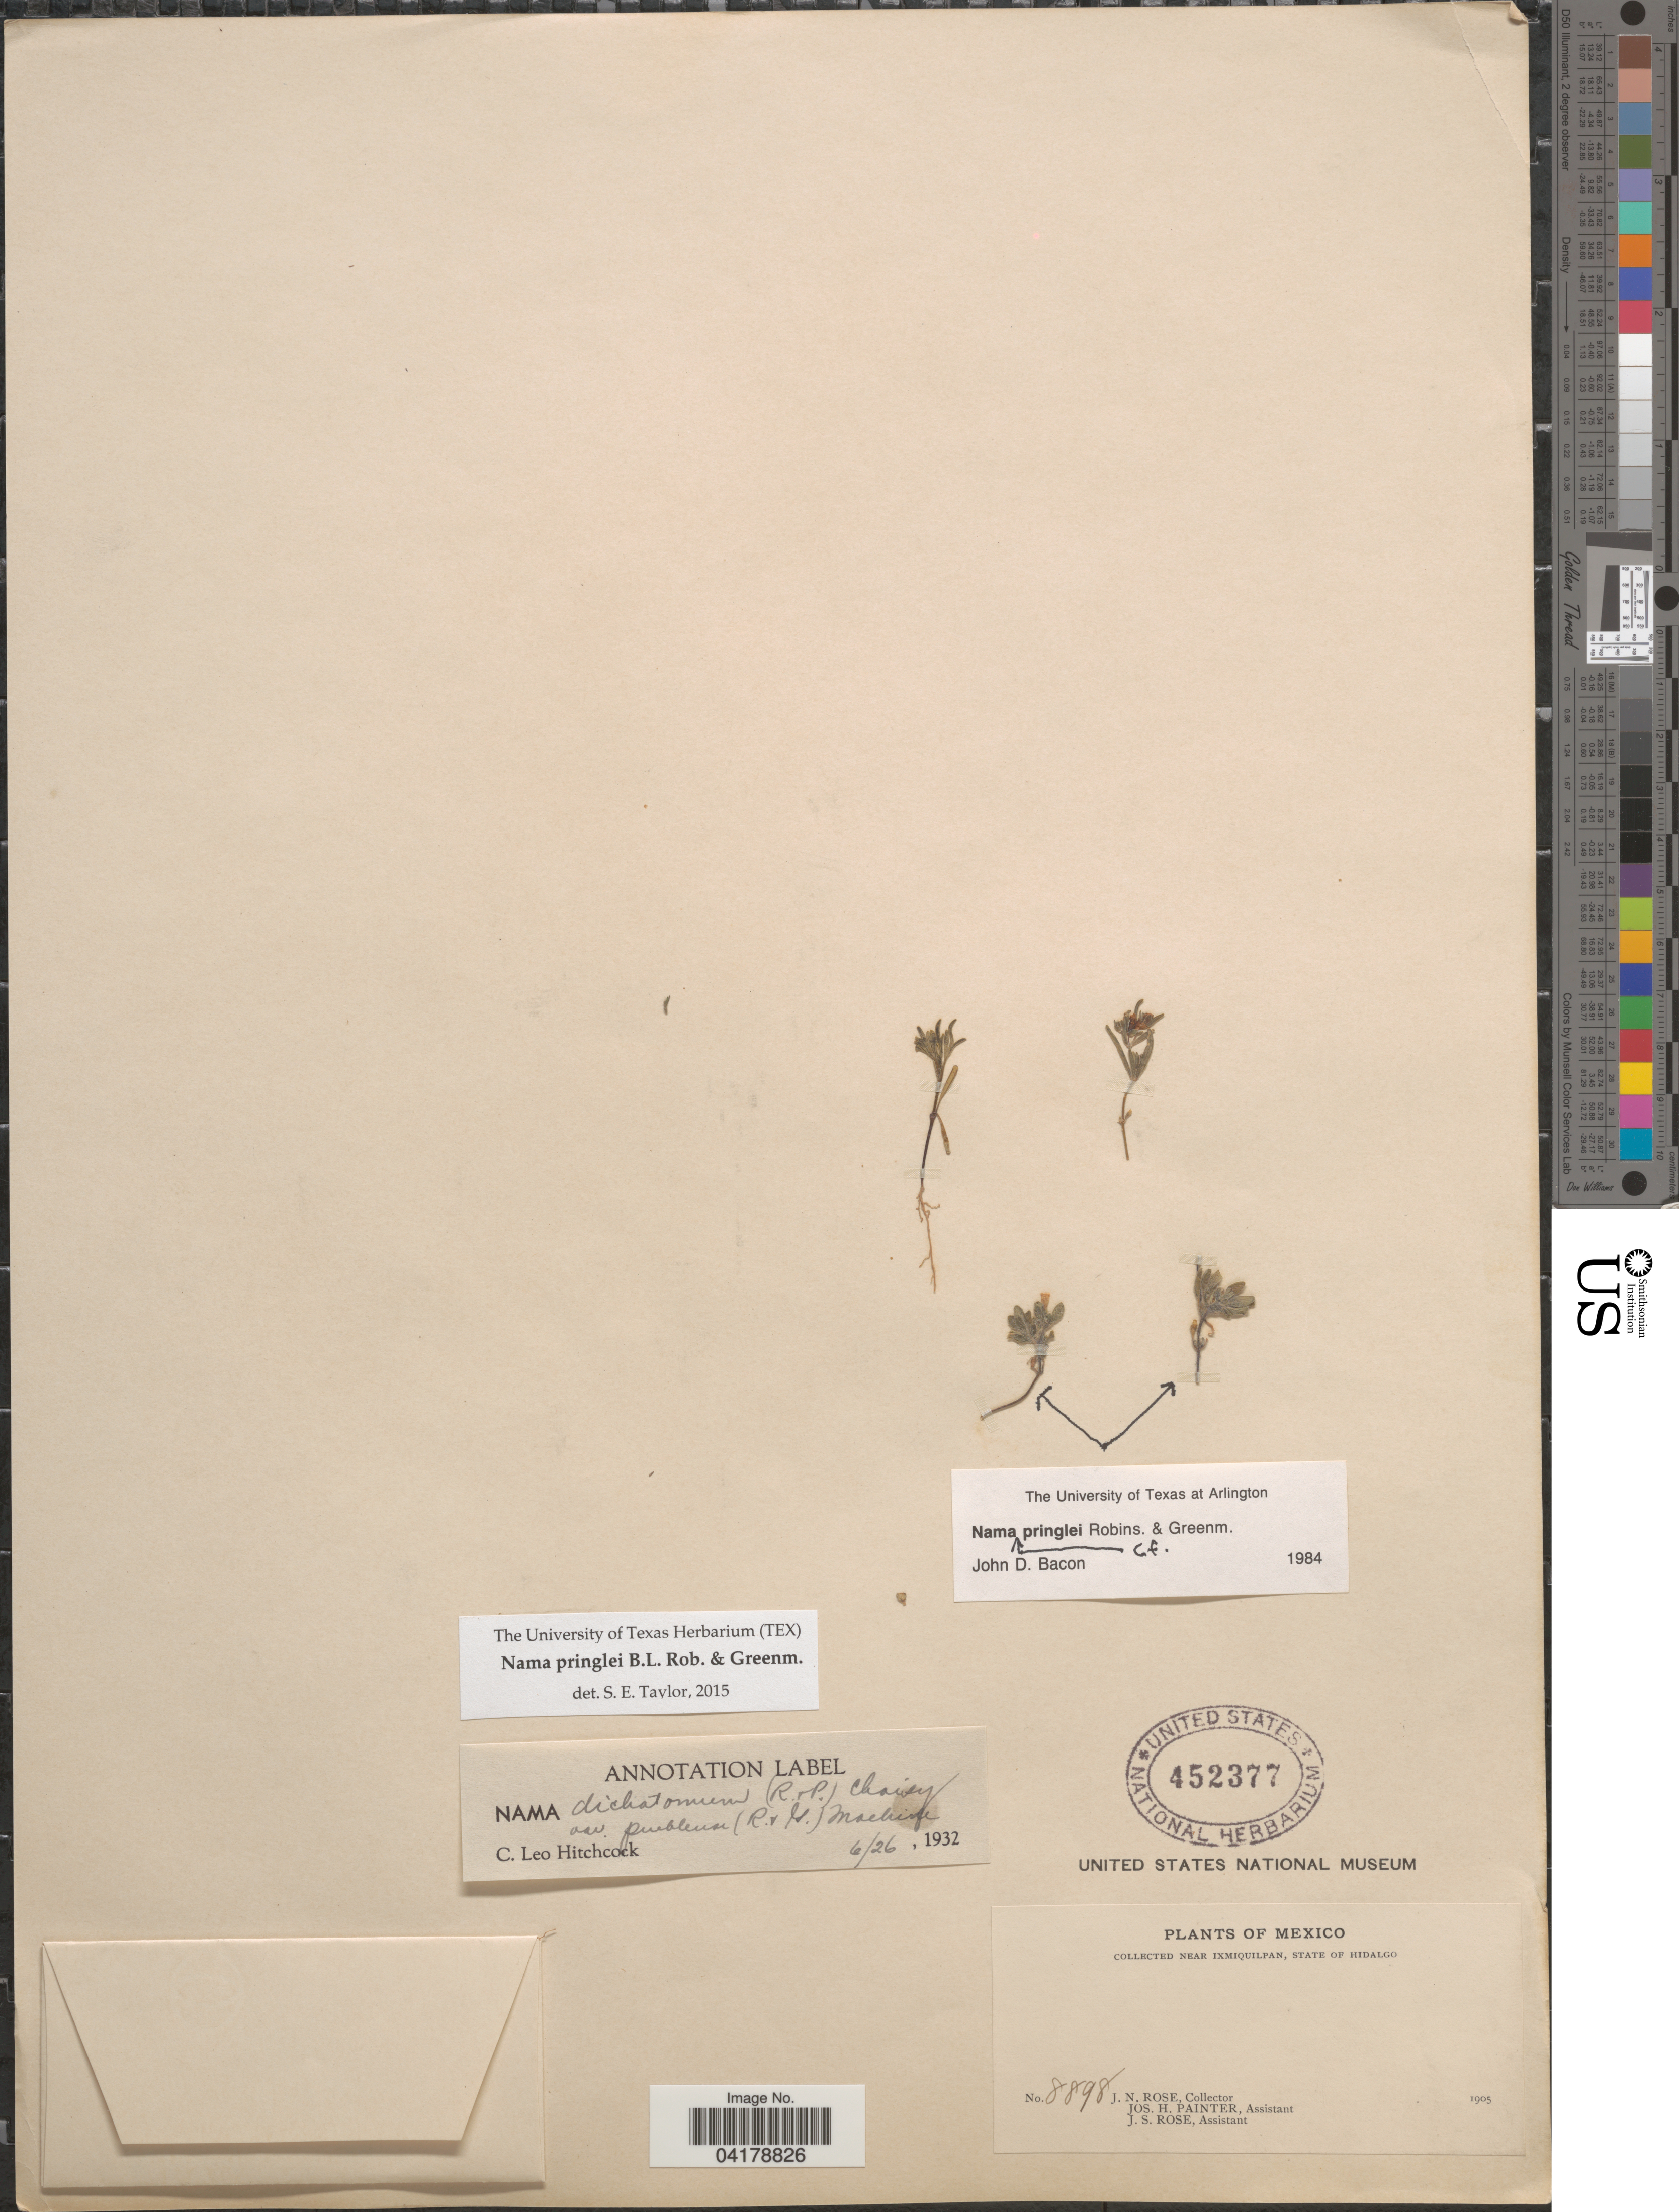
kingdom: Plantae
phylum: Tracheophyta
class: Magnoliopsida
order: Boraginales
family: Namaceae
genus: Nama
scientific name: Nama pringlei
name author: B.L. Rob. & Greenm.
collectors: J. N. Rose, J. H. Painter & J. S. Rose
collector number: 8898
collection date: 1905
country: Mexico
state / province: Hidalgo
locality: Near Ixmiquilpan.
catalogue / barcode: US 452377